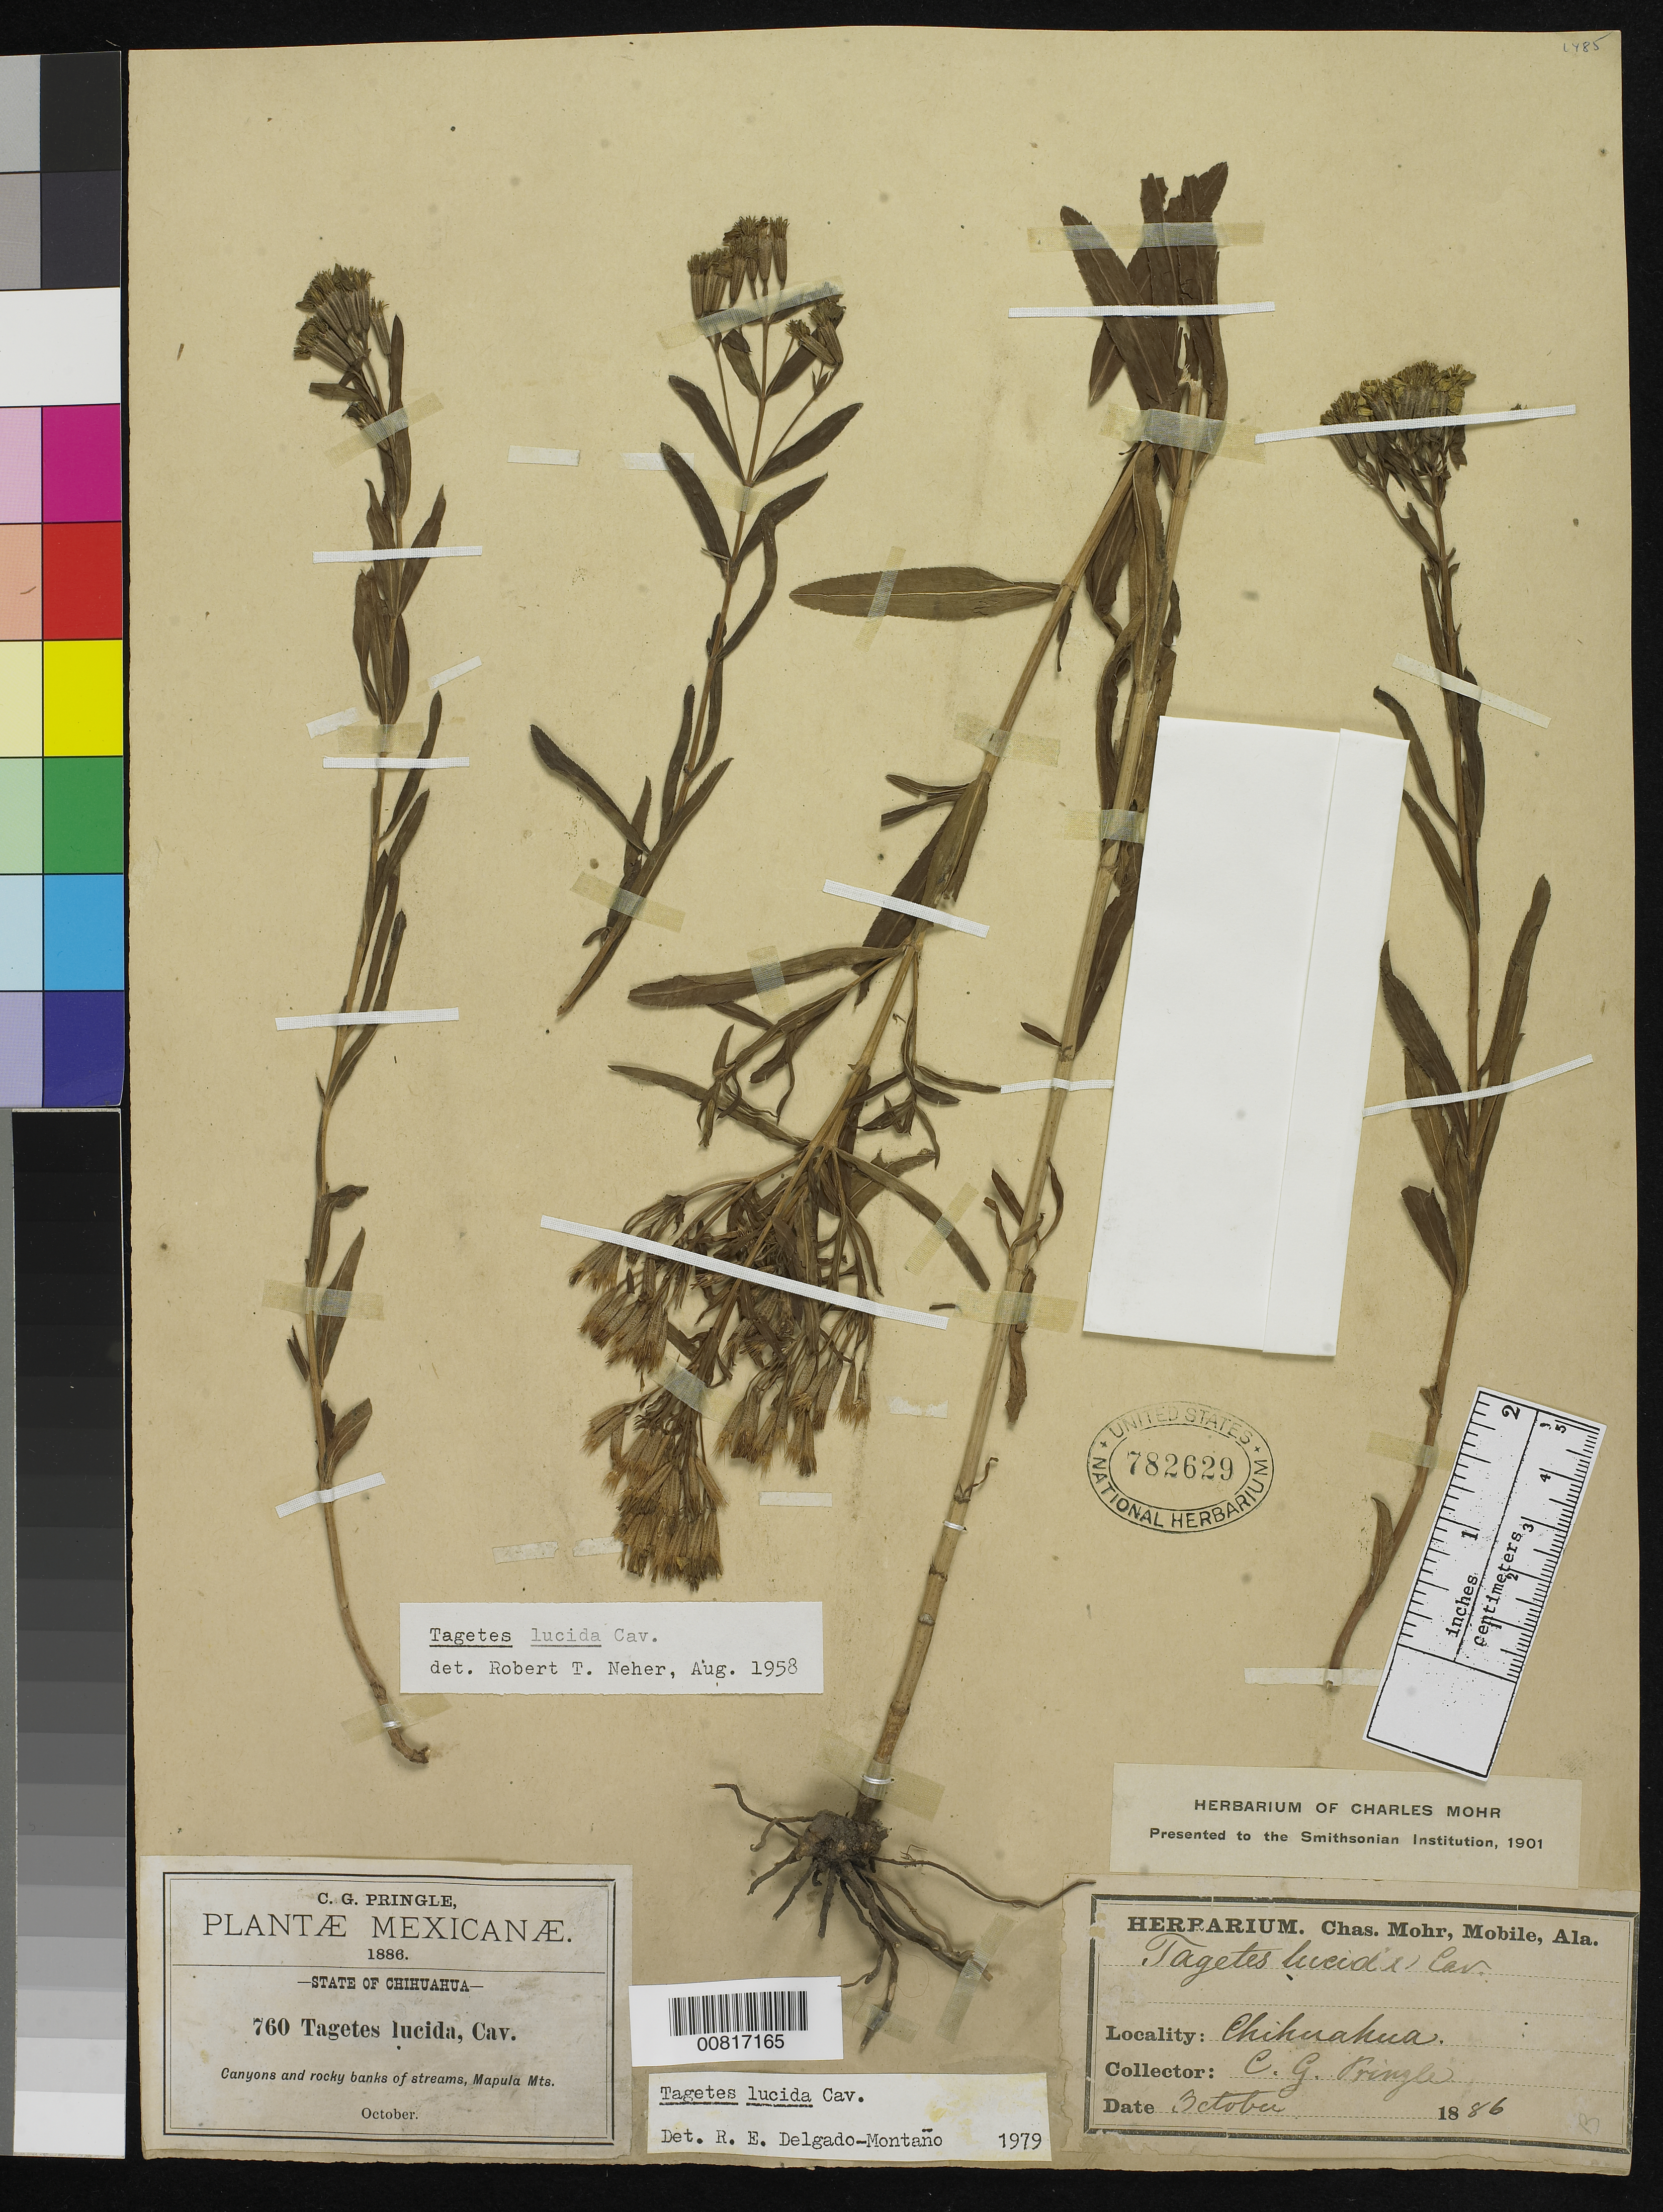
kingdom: Plantae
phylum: Tracheophyta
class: Magnoliopsida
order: Asterales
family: Asteraceae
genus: Tagetes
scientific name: Tagetes lucida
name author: Cav.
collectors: C. G. Pringle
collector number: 760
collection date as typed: Oct 1886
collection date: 1886-10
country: Mexico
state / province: Chihuahua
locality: Canyons and rocky banks of streams, Mapula Mts., Chihuahua.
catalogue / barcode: US 782629